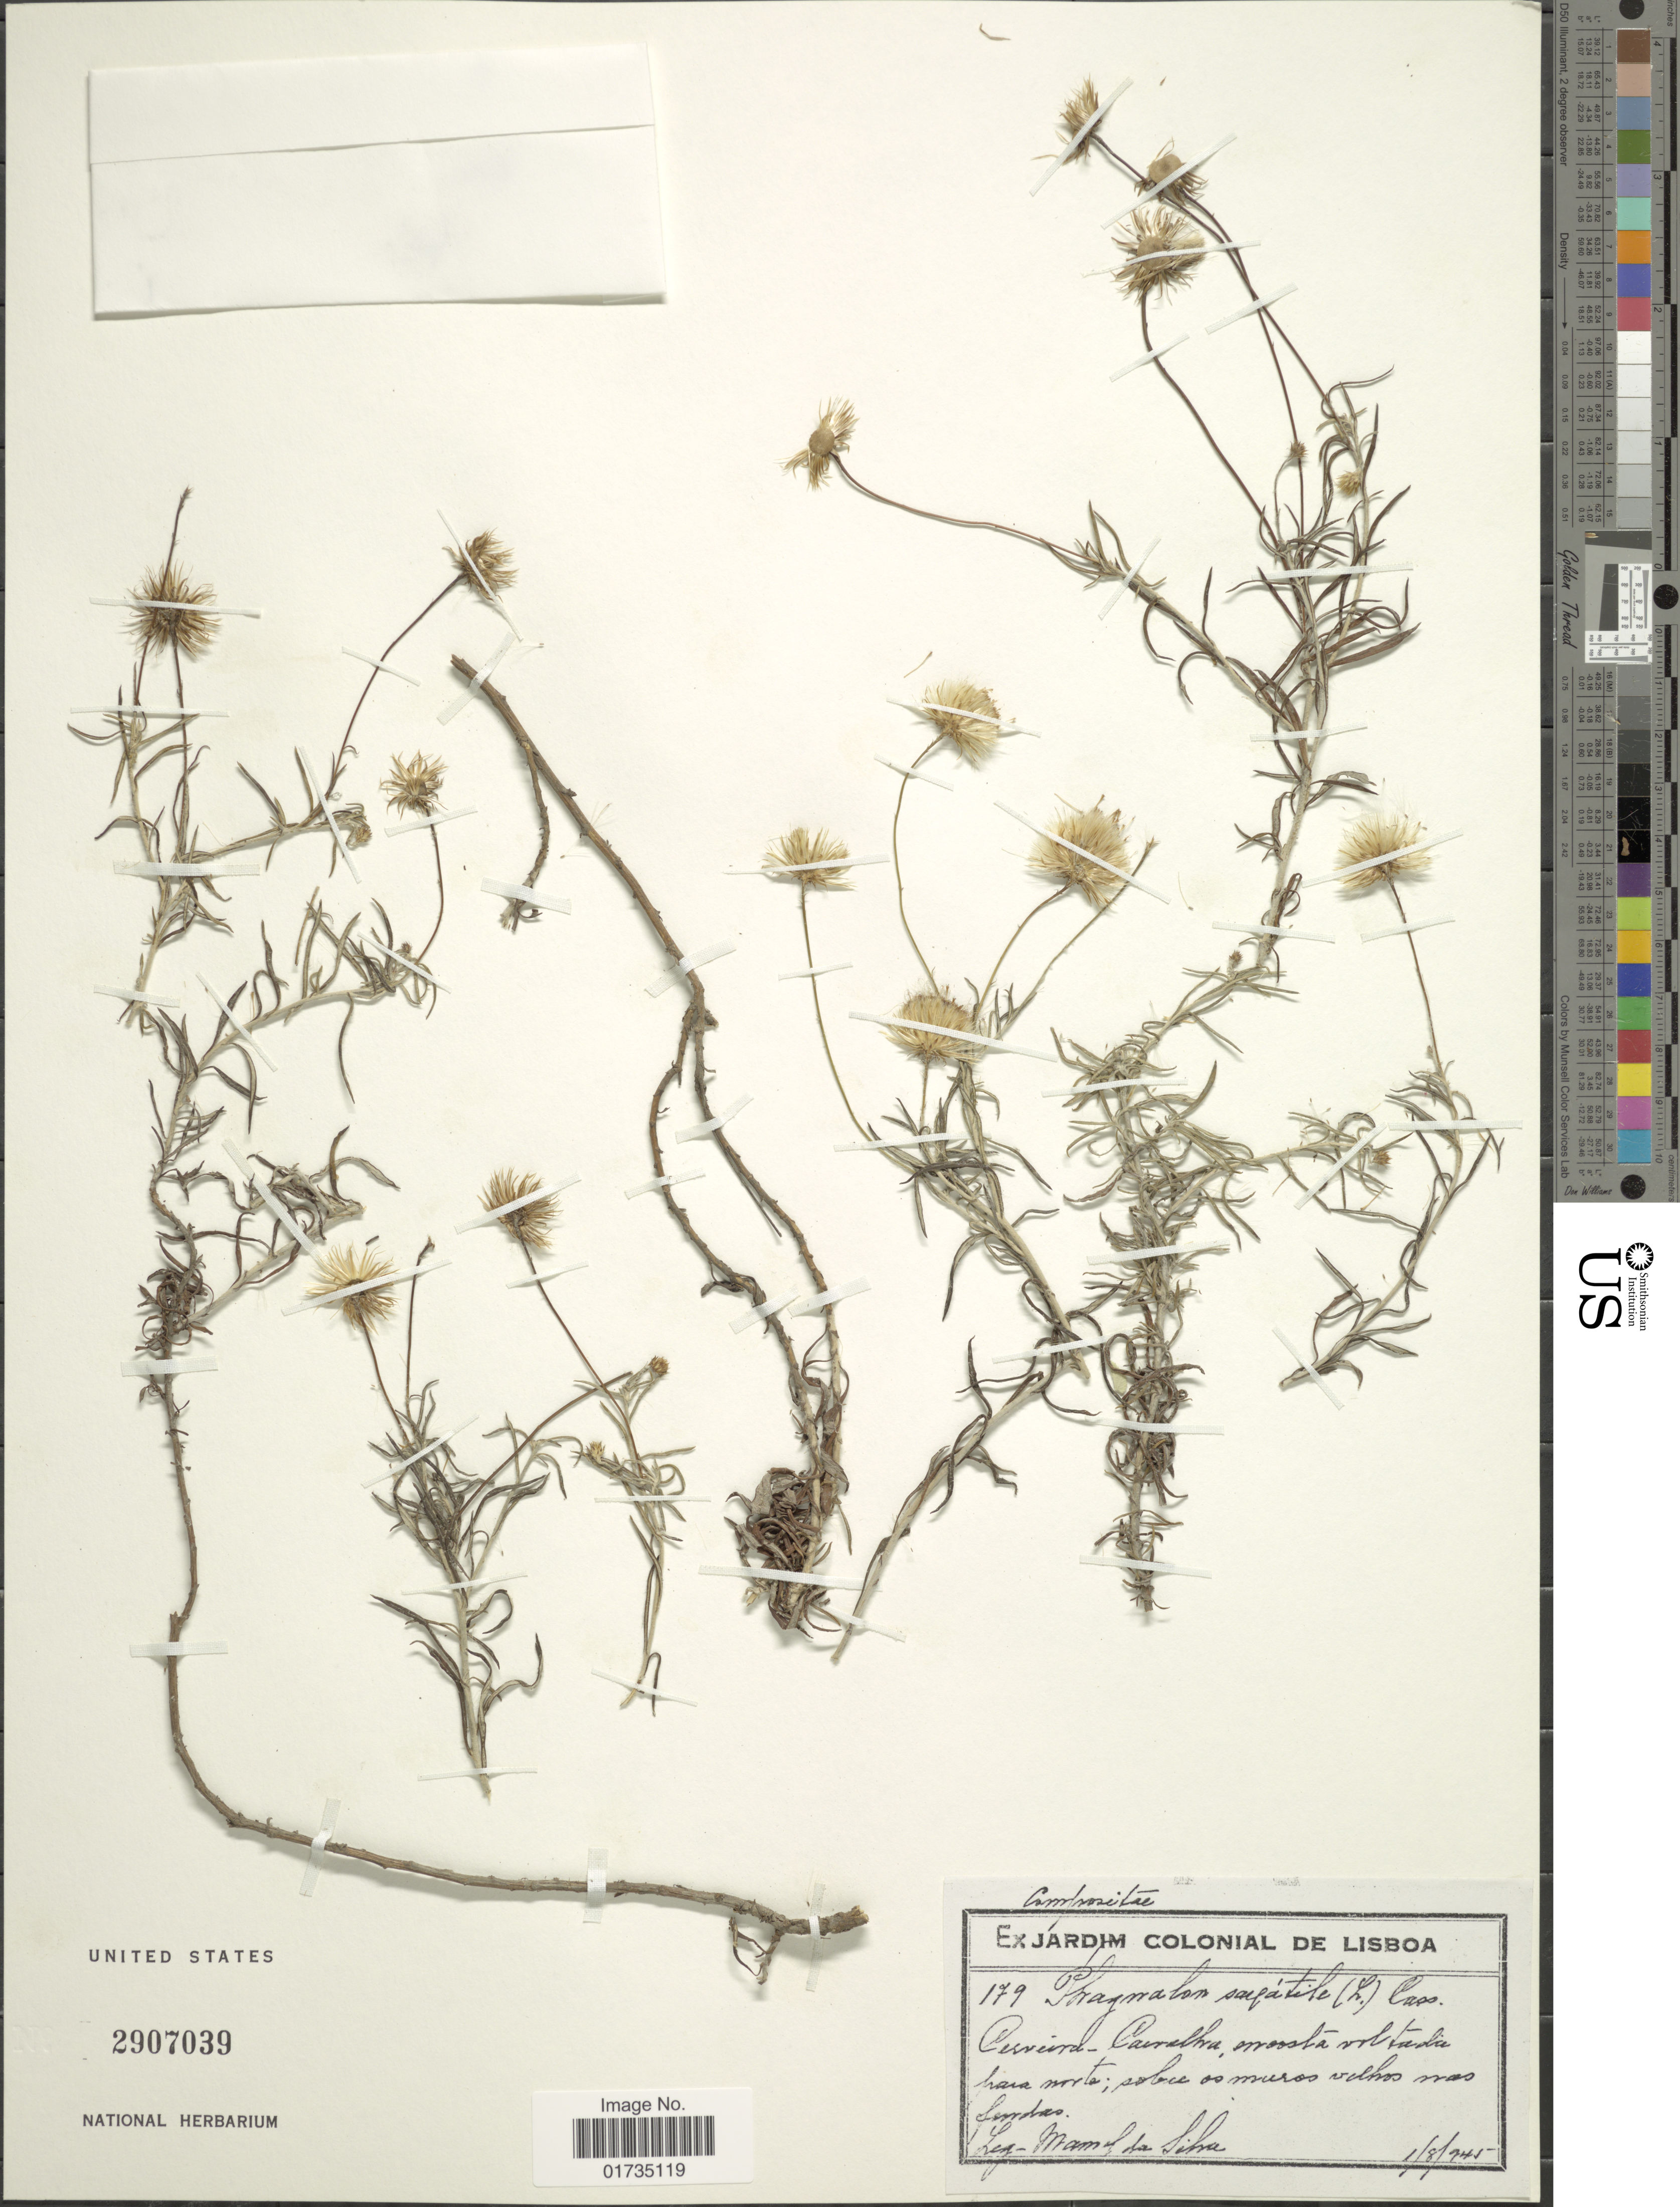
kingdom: Plantae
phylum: Tracheophyta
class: Magnoliopsida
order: Asterales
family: Asteraceae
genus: Phagnalon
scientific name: Phagnalon saxatile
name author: Cass.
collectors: M. Freitas da Silva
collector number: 179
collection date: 1945-08-01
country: Portugal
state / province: Lisboa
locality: Colonial de Lisboa. Perveiral-Carralha, moosta vol tada hara norta;sobre osmurso vilhos mas fertas [interpreted]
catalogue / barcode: US 2907039